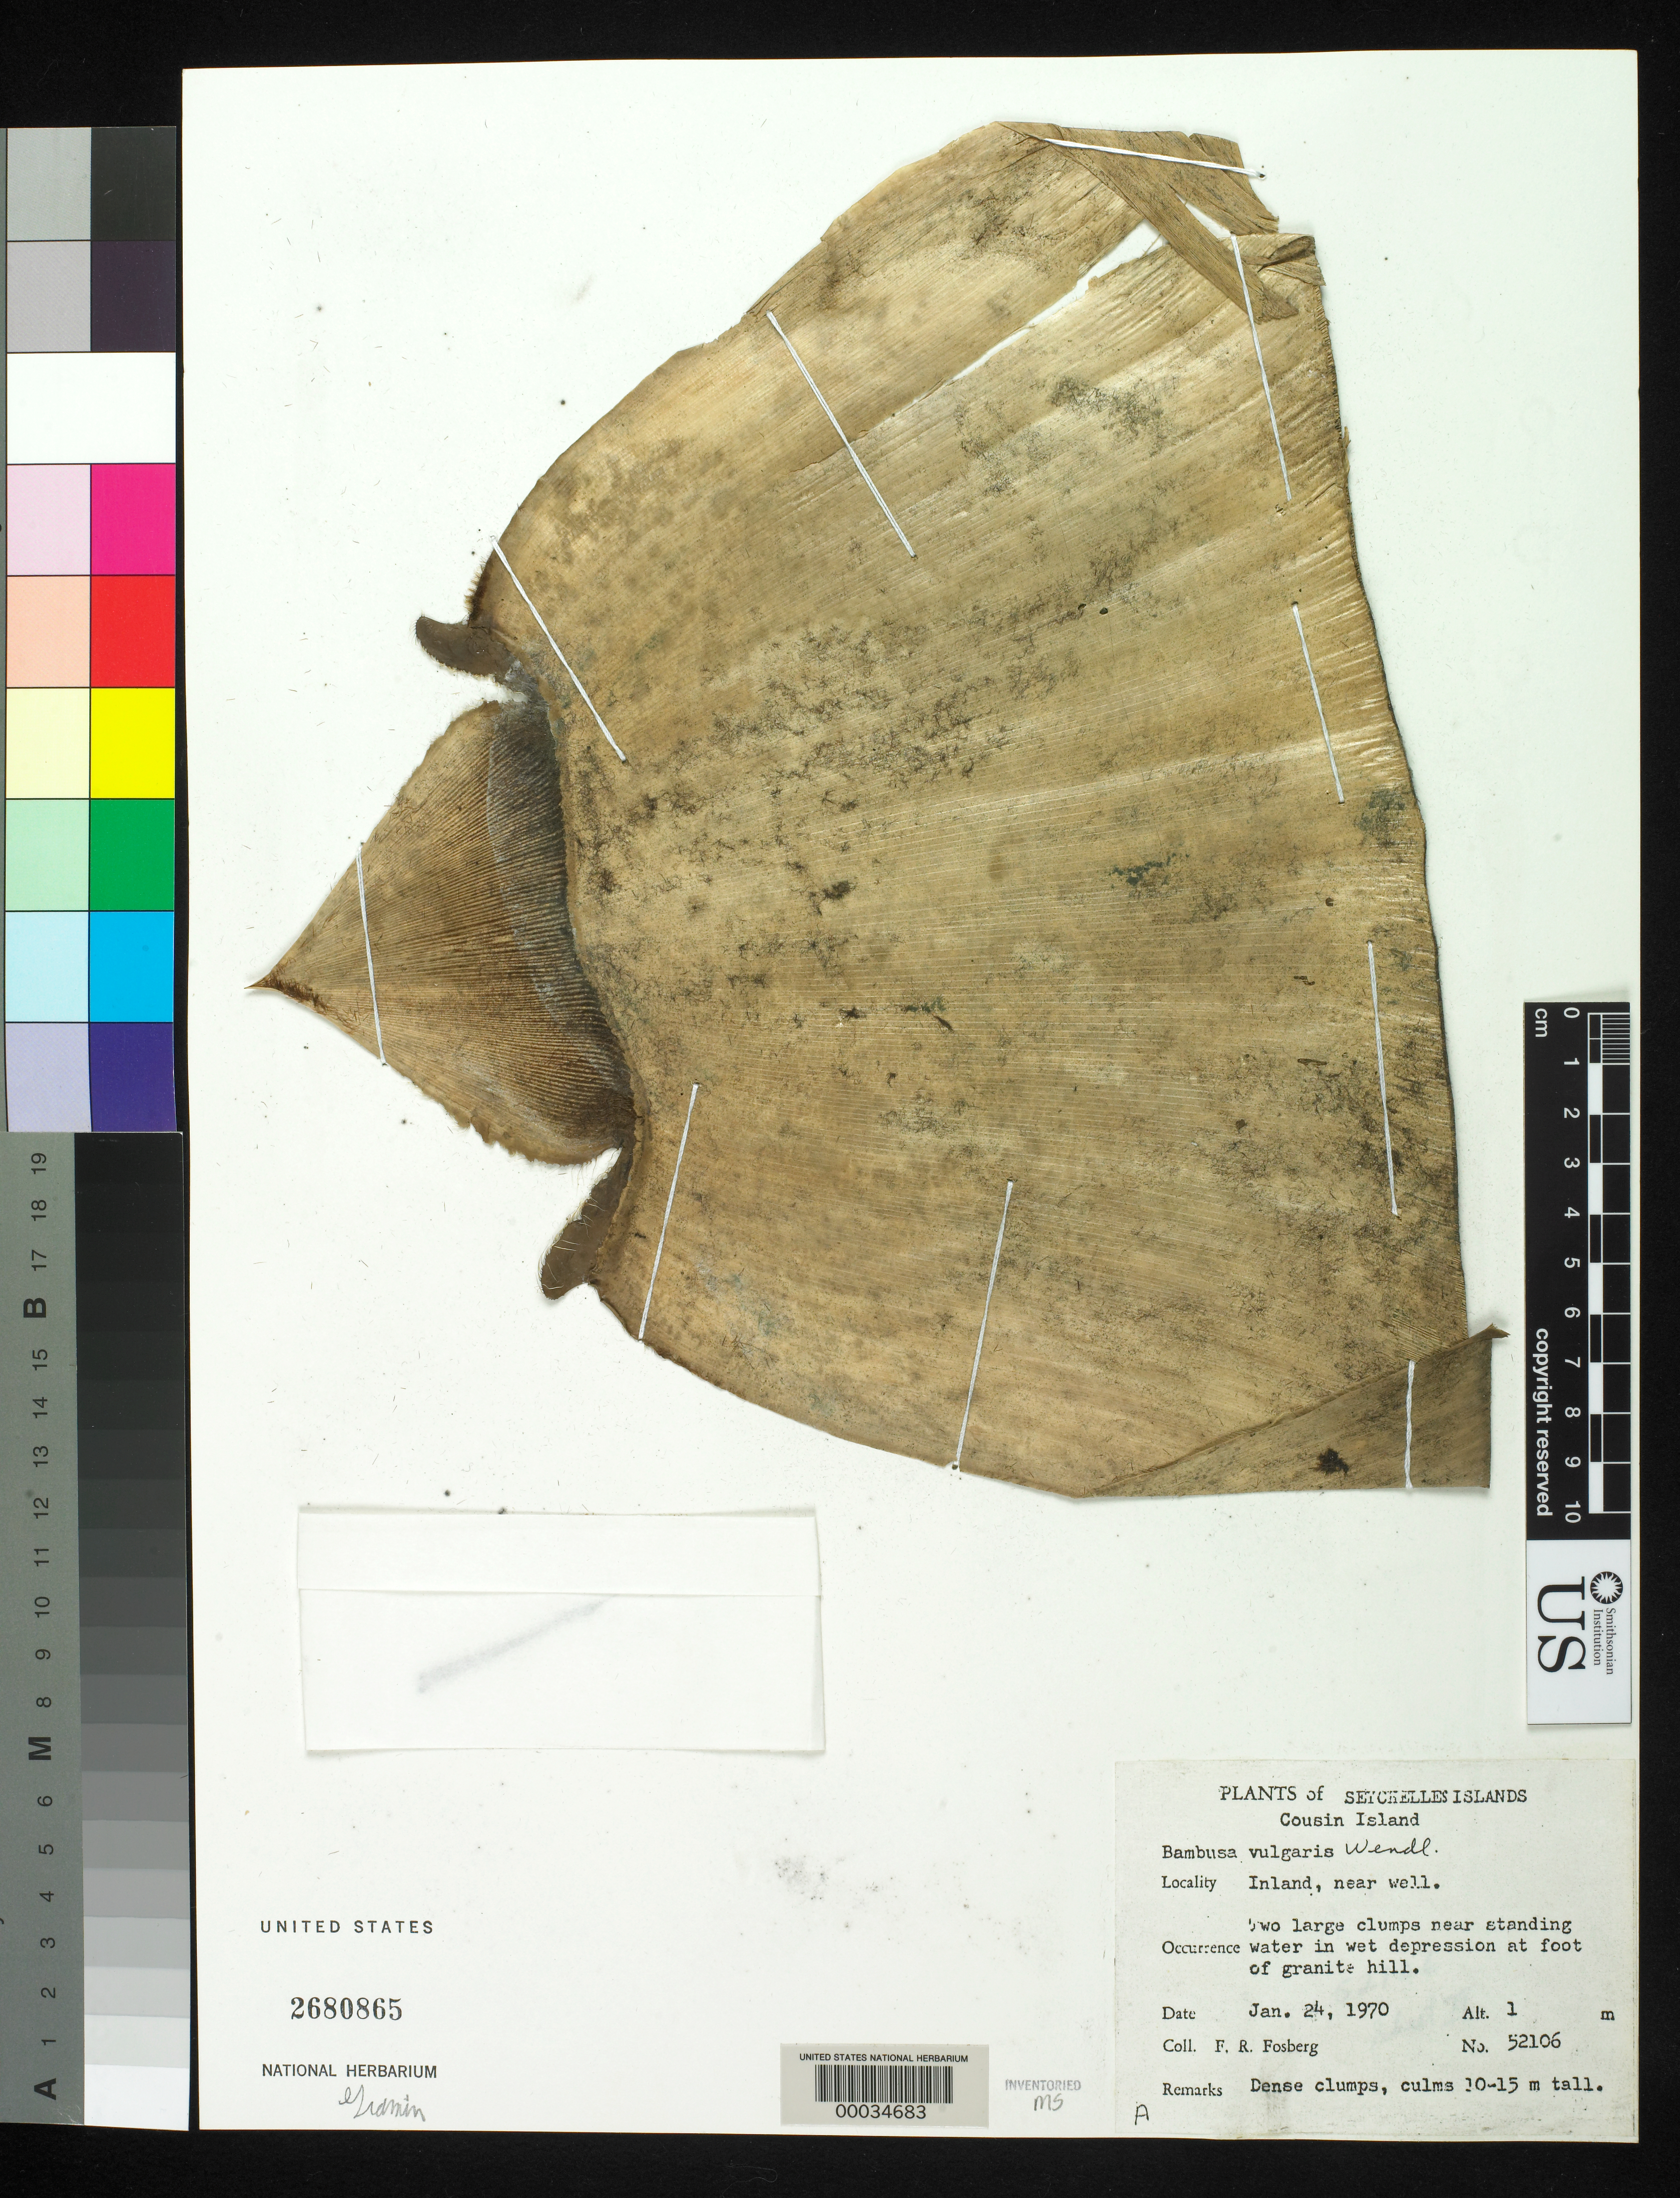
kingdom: Plantae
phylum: Tracheophyta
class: Liliopsida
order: Poales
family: Poaceae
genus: Bambusa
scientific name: Bambusa vulgaris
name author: Schrad. ex J.C. Wendl.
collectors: F. R. Fosberg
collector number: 52106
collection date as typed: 24 Jan 1970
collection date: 1970-01-24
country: Seychelles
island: Cousin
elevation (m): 1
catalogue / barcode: US 2680865